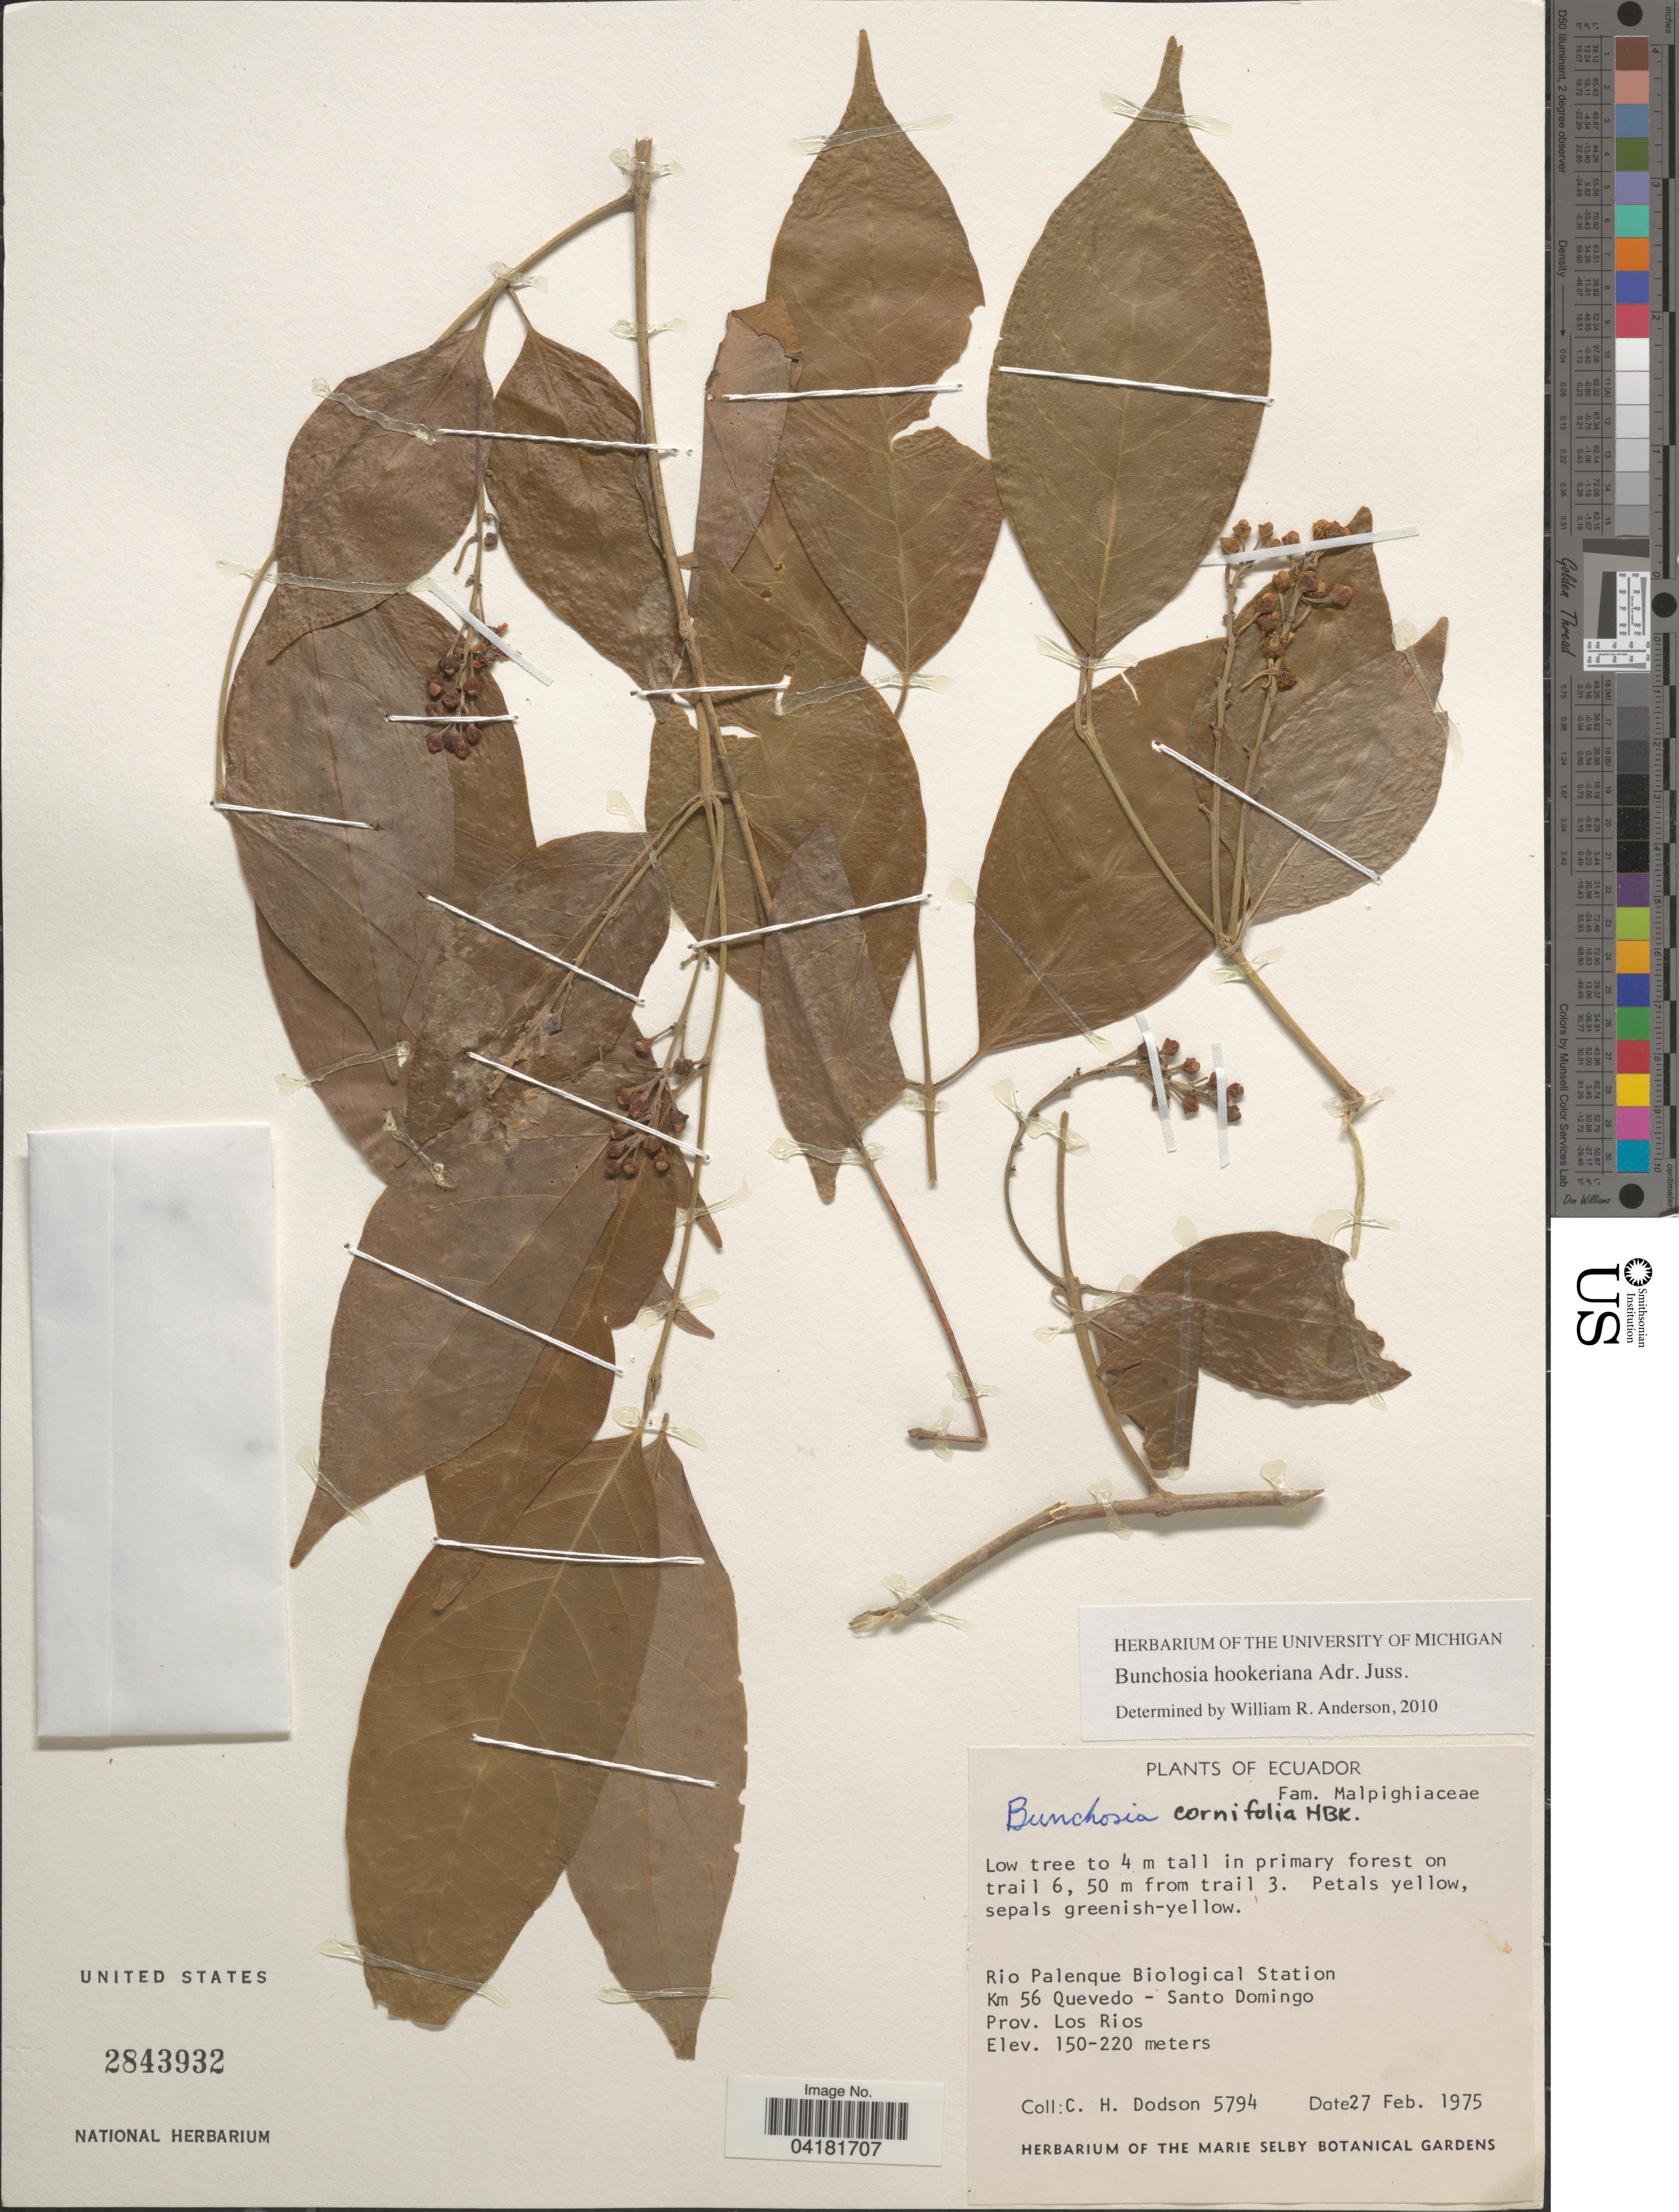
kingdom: Plantae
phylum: Tracheophyta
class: Magnoliopsida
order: Malpighiales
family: Malpighiaceae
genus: Bunchosia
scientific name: Bunchosia hookeriana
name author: A. Juss.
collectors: C. H. Dodson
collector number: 5794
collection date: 1975-02-27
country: Ecuador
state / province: Los Ríos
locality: Rio Palenque Biological Station. Km 56 Quevedo - Santo Domingo.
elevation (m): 150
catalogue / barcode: US 2843932